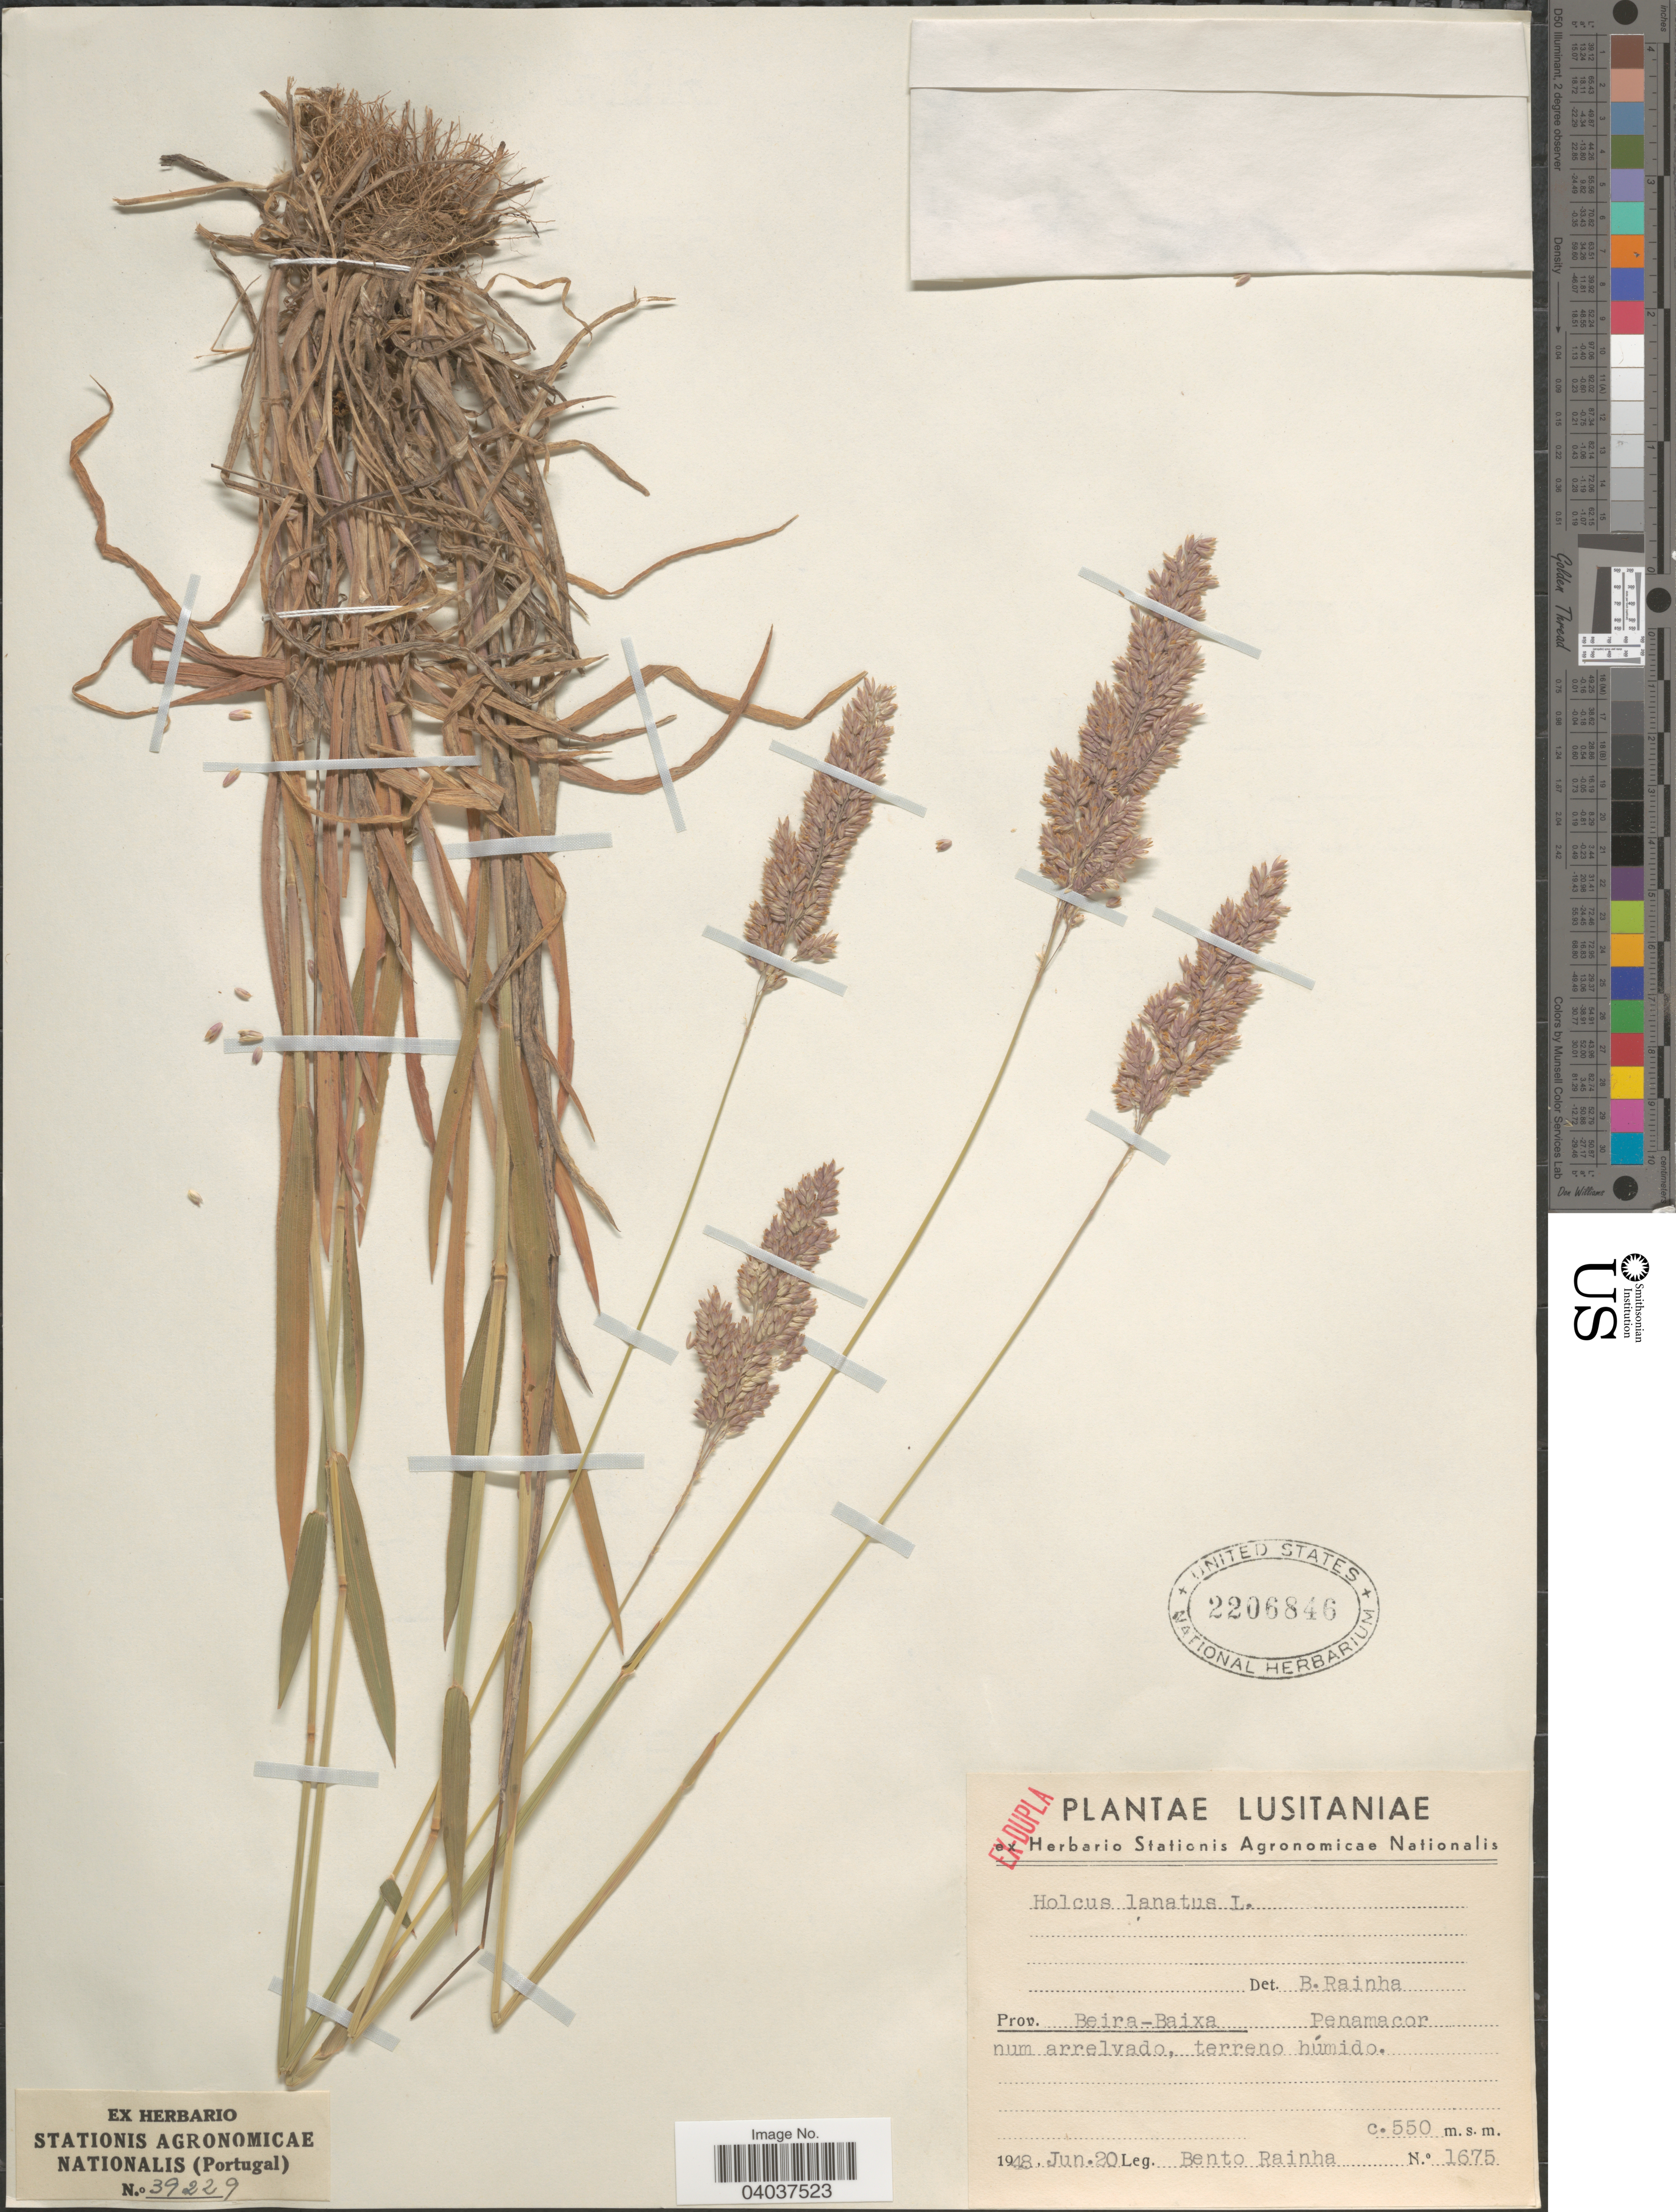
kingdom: Plantae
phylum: Tracheophyta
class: Liliopsida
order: Poales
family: Poaceae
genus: Holcus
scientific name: Holcus lanatus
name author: L.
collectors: B. Rainha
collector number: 1675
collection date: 1948-06-20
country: Portugal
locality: Prov. Beira-Baixa. Penamacor num arrelvado, terreno húmido.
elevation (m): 550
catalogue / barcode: US 2206846